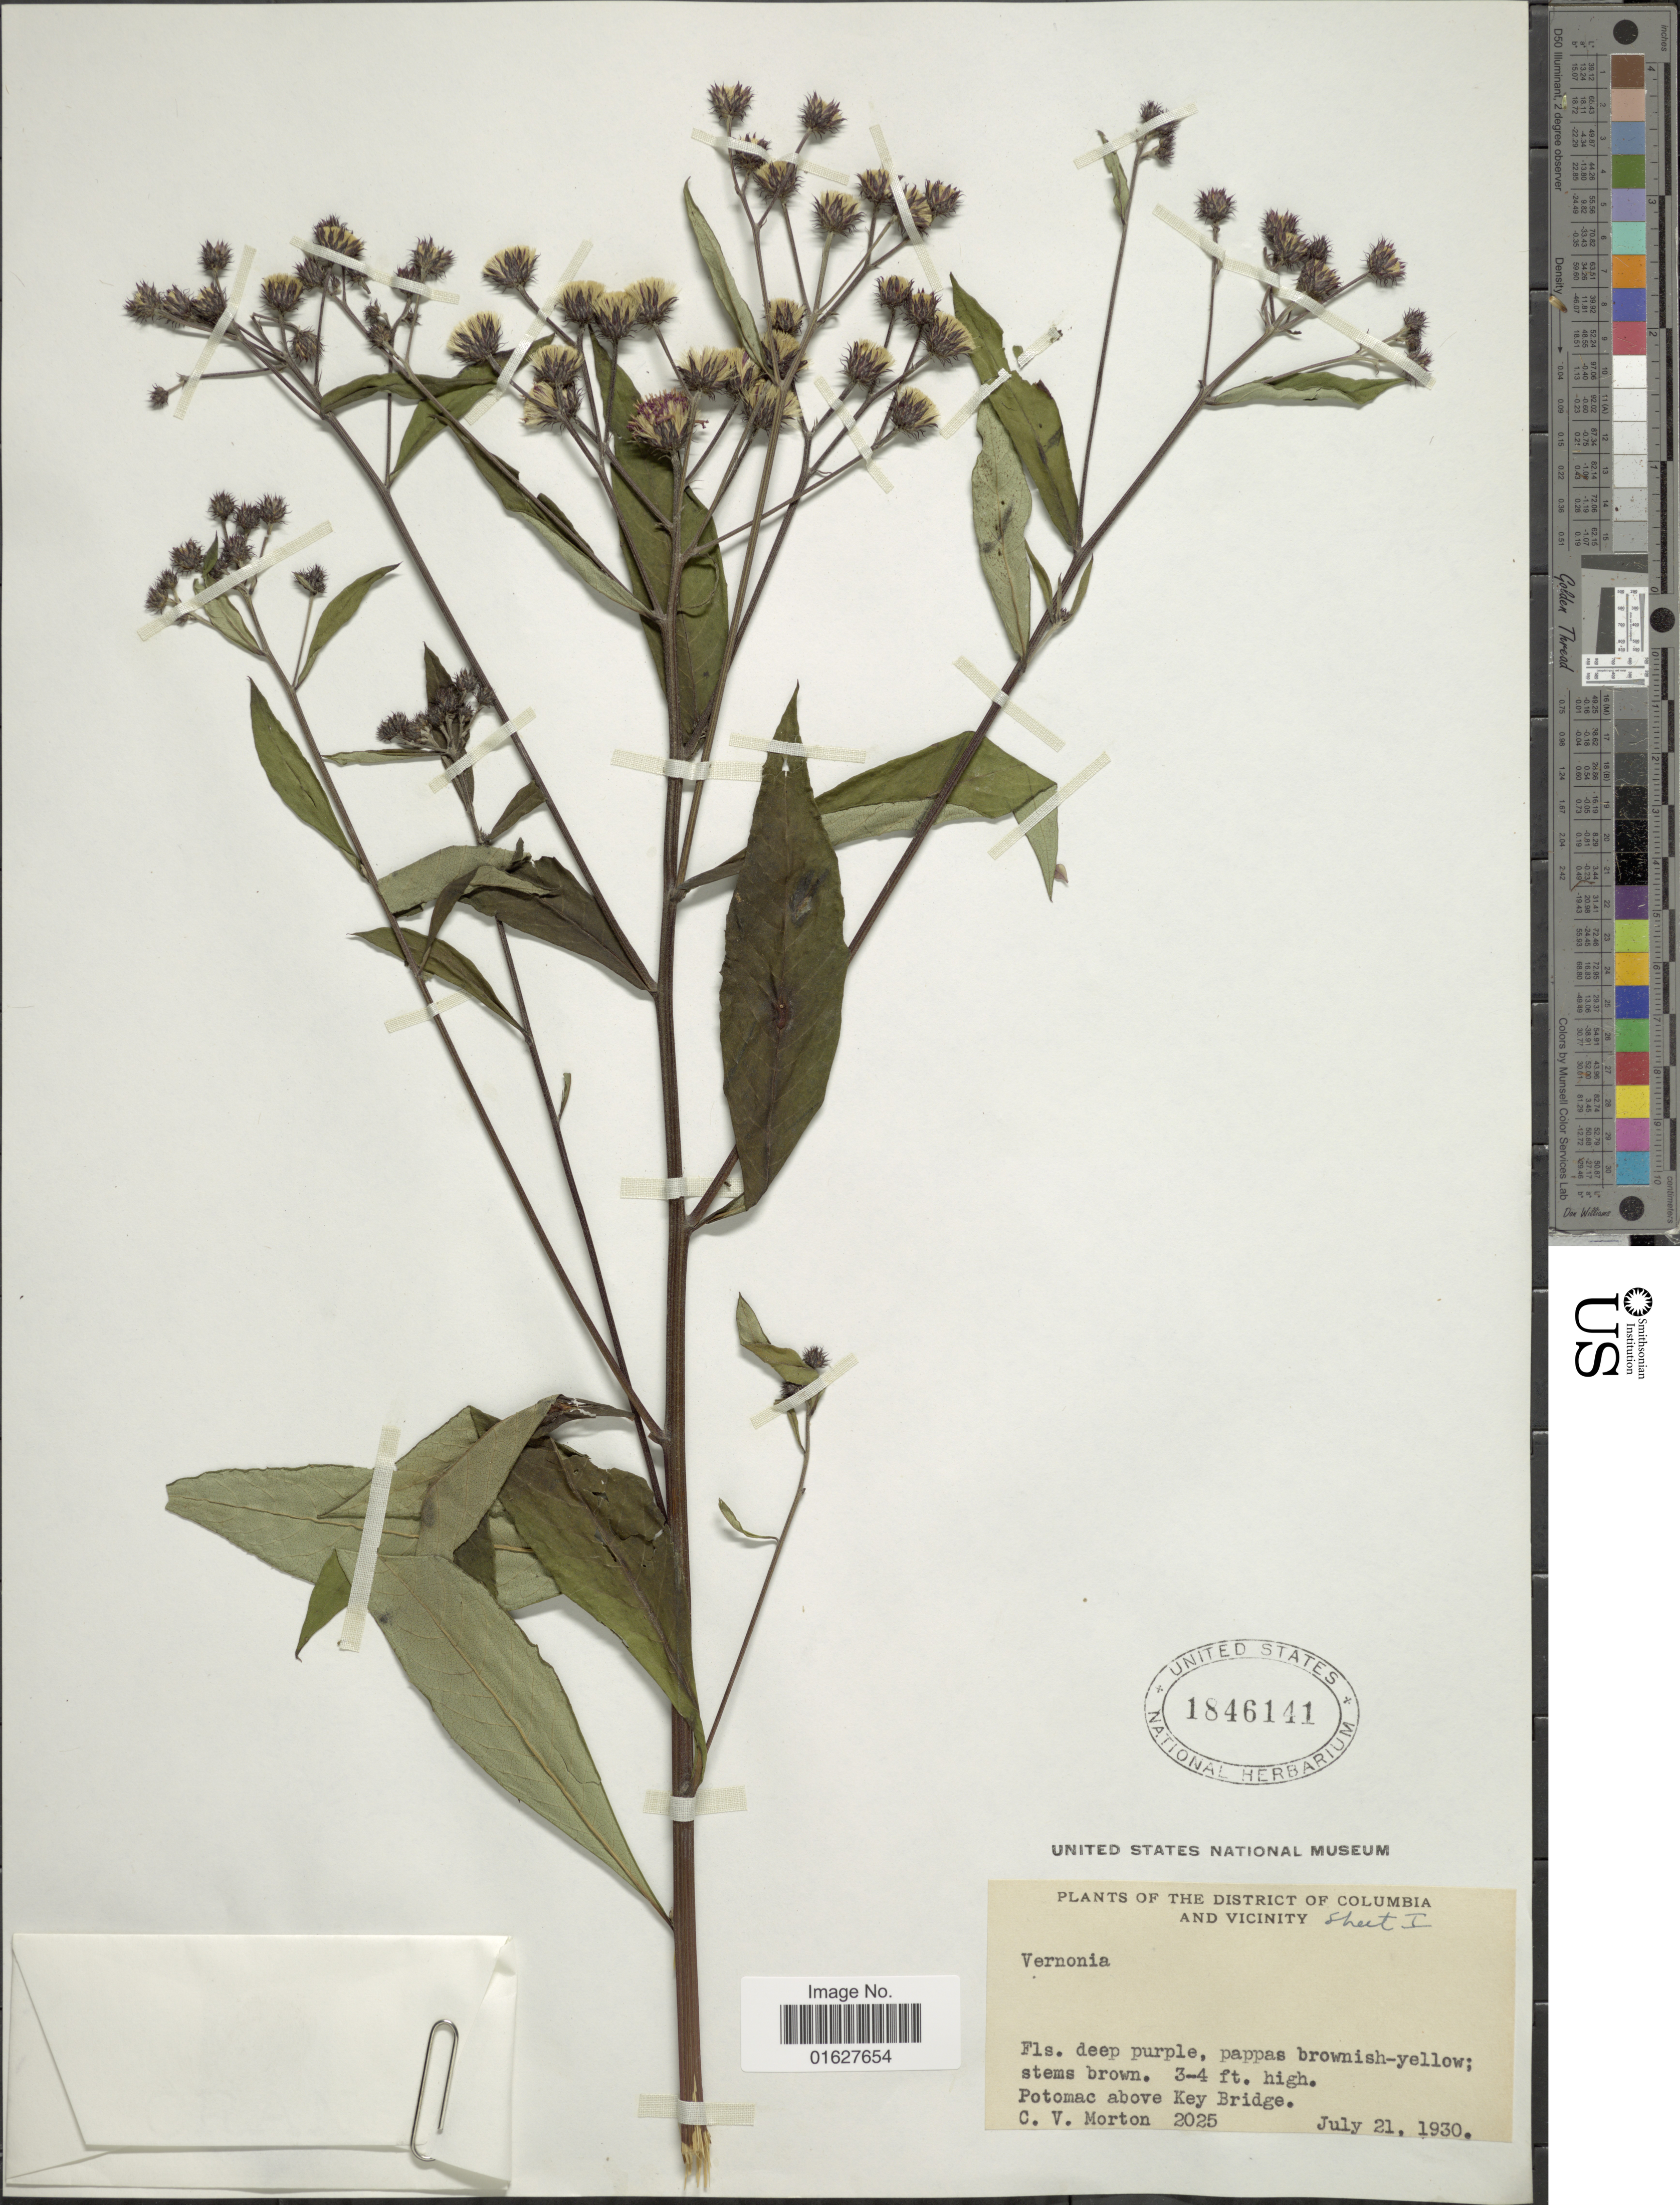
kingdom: Plantae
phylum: Tracheophyta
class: Magnoliopsida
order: Asterales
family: Asteraceae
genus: Vernonia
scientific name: Vernonia glauca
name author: (L.) Willd.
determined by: Renon, Polla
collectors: C. V. Morton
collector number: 2025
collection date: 1930-07-21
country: United States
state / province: District of Columbia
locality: District of Colombia and vicinity. Potomac above Key Bridge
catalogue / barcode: US 1846141